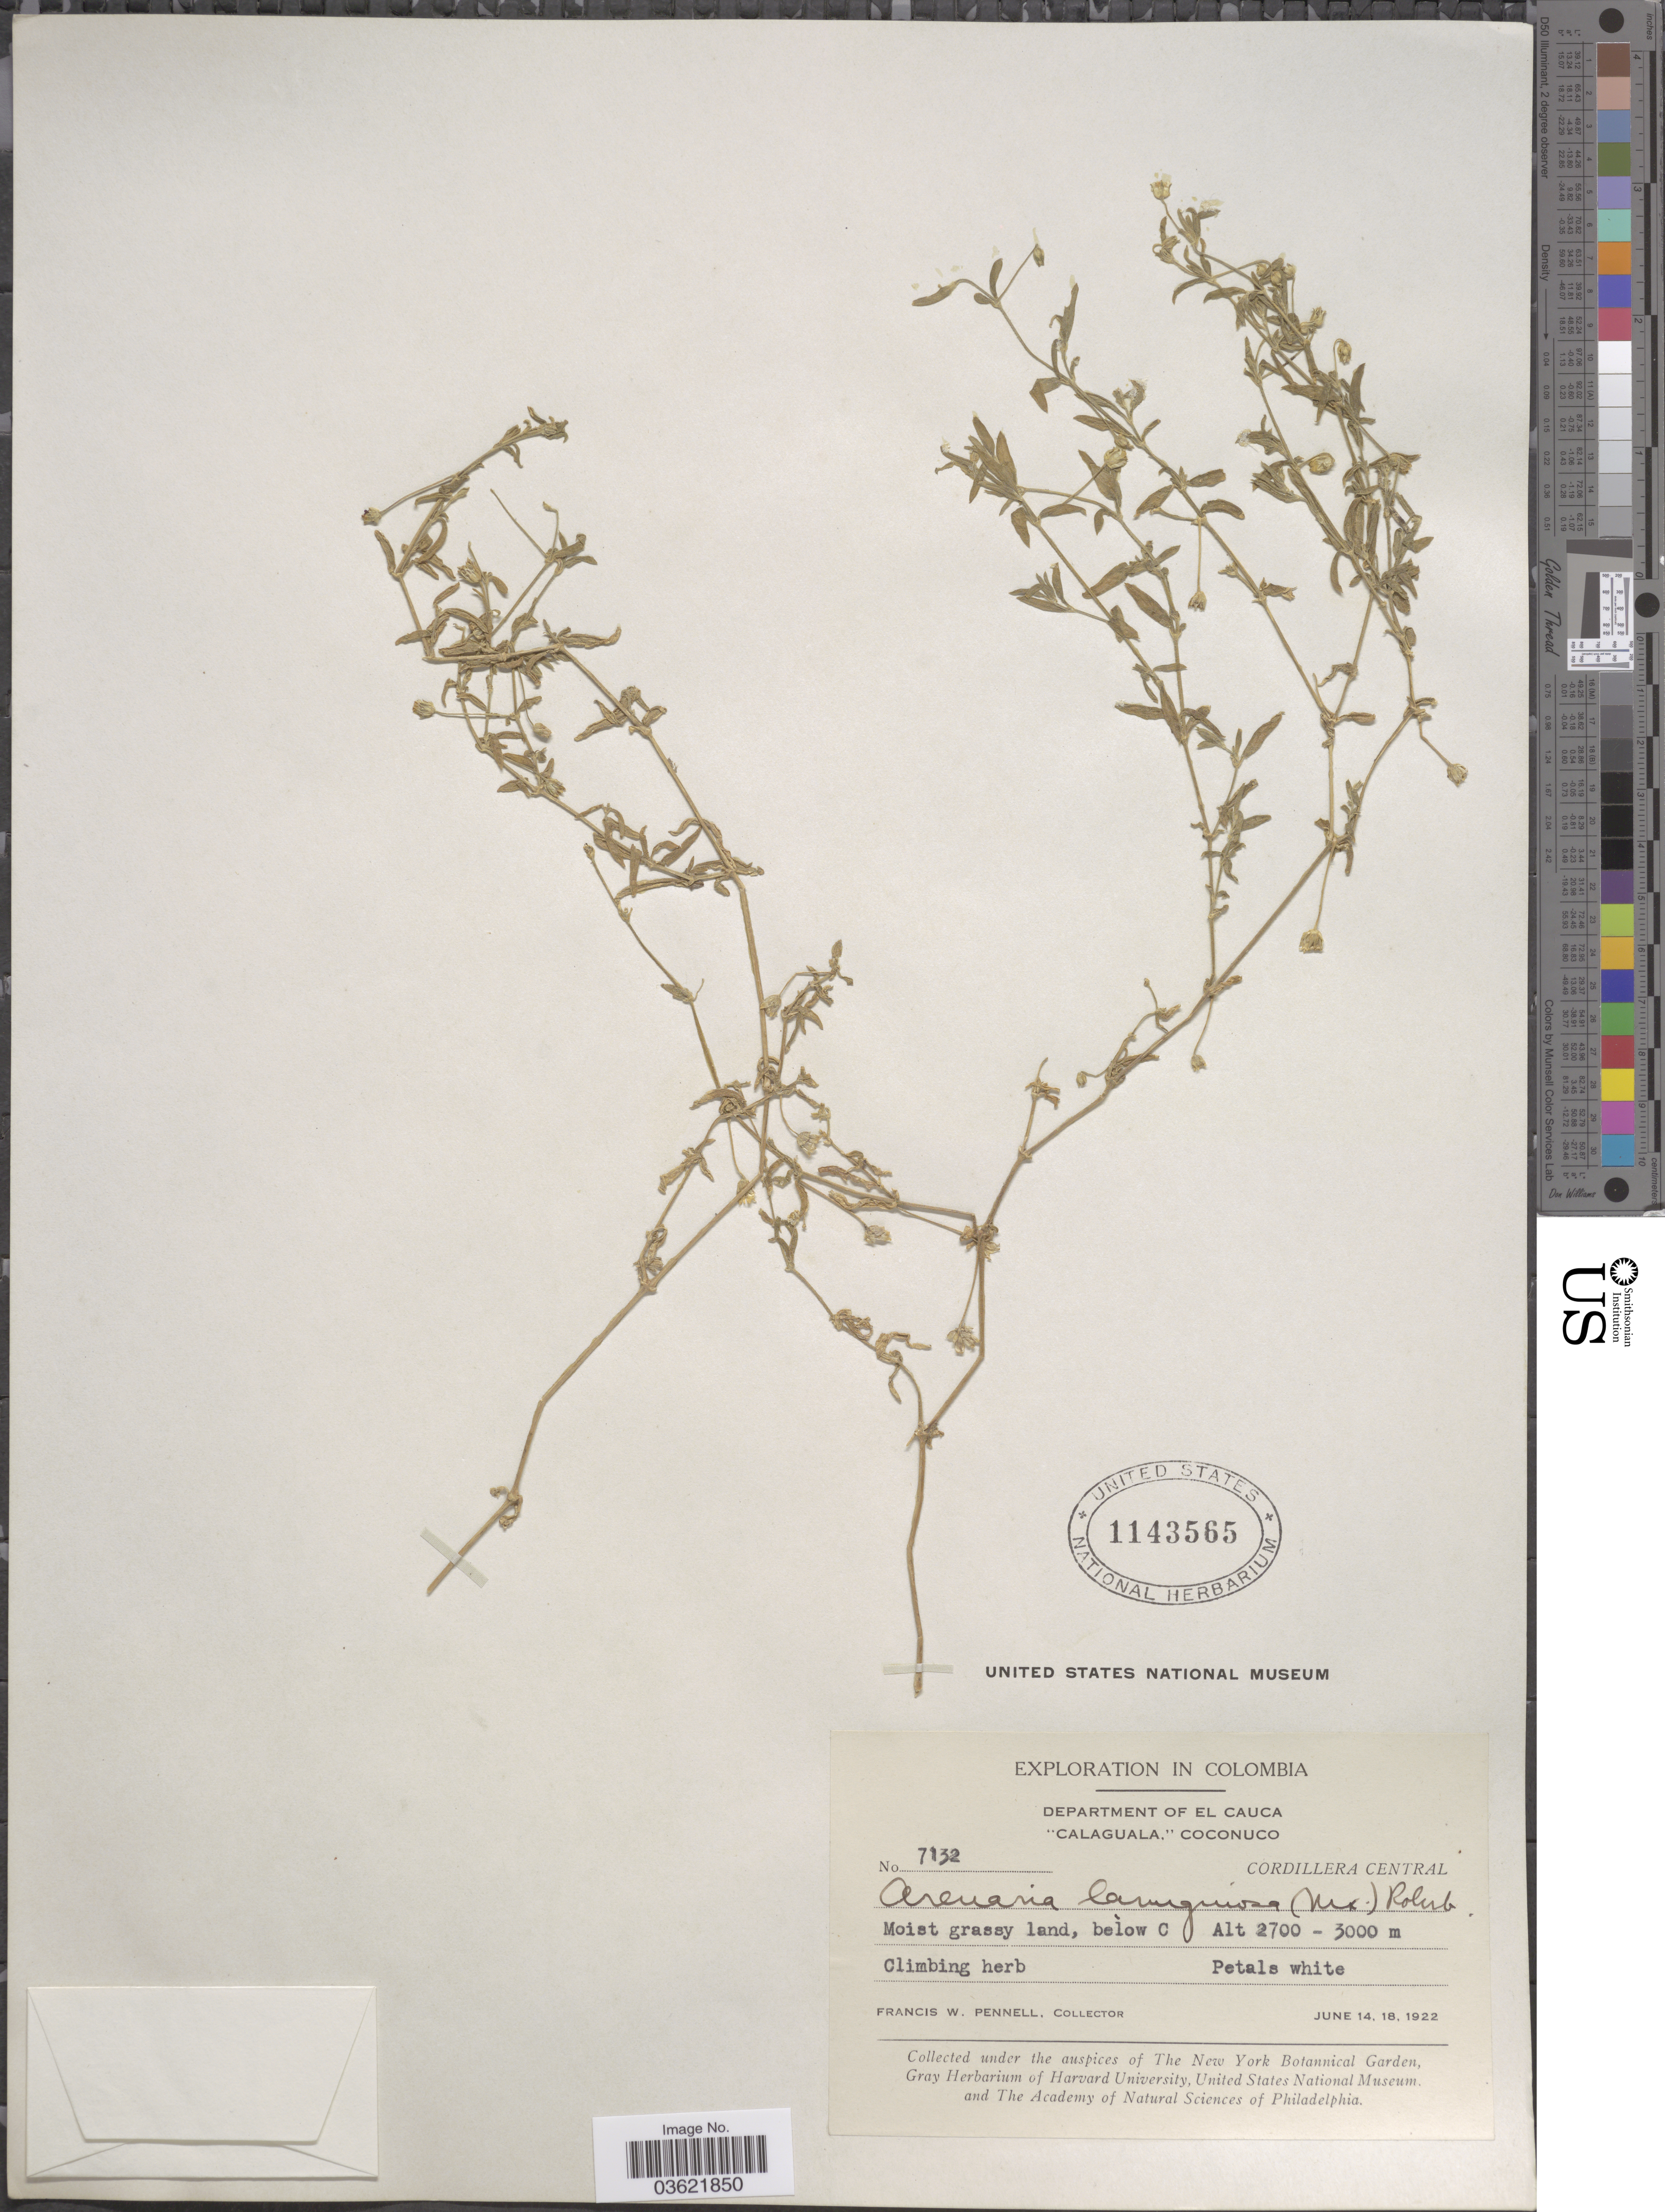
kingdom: Plantae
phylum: Tracheophyta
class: Magnoliopsida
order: Caryophyllales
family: Caryophyllaceae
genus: Arenaria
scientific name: Arenaria lanuginosa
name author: (Michx.) Rohrb.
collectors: F. W. Pennell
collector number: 7132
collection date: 1922-06-14/1922-06-18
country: Colombia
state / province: Cauca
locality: Department of El Cauca. "Calaguala", Coconuco. Cordillera Occidental. Below C.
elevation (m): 2700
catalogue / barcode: US 1143565